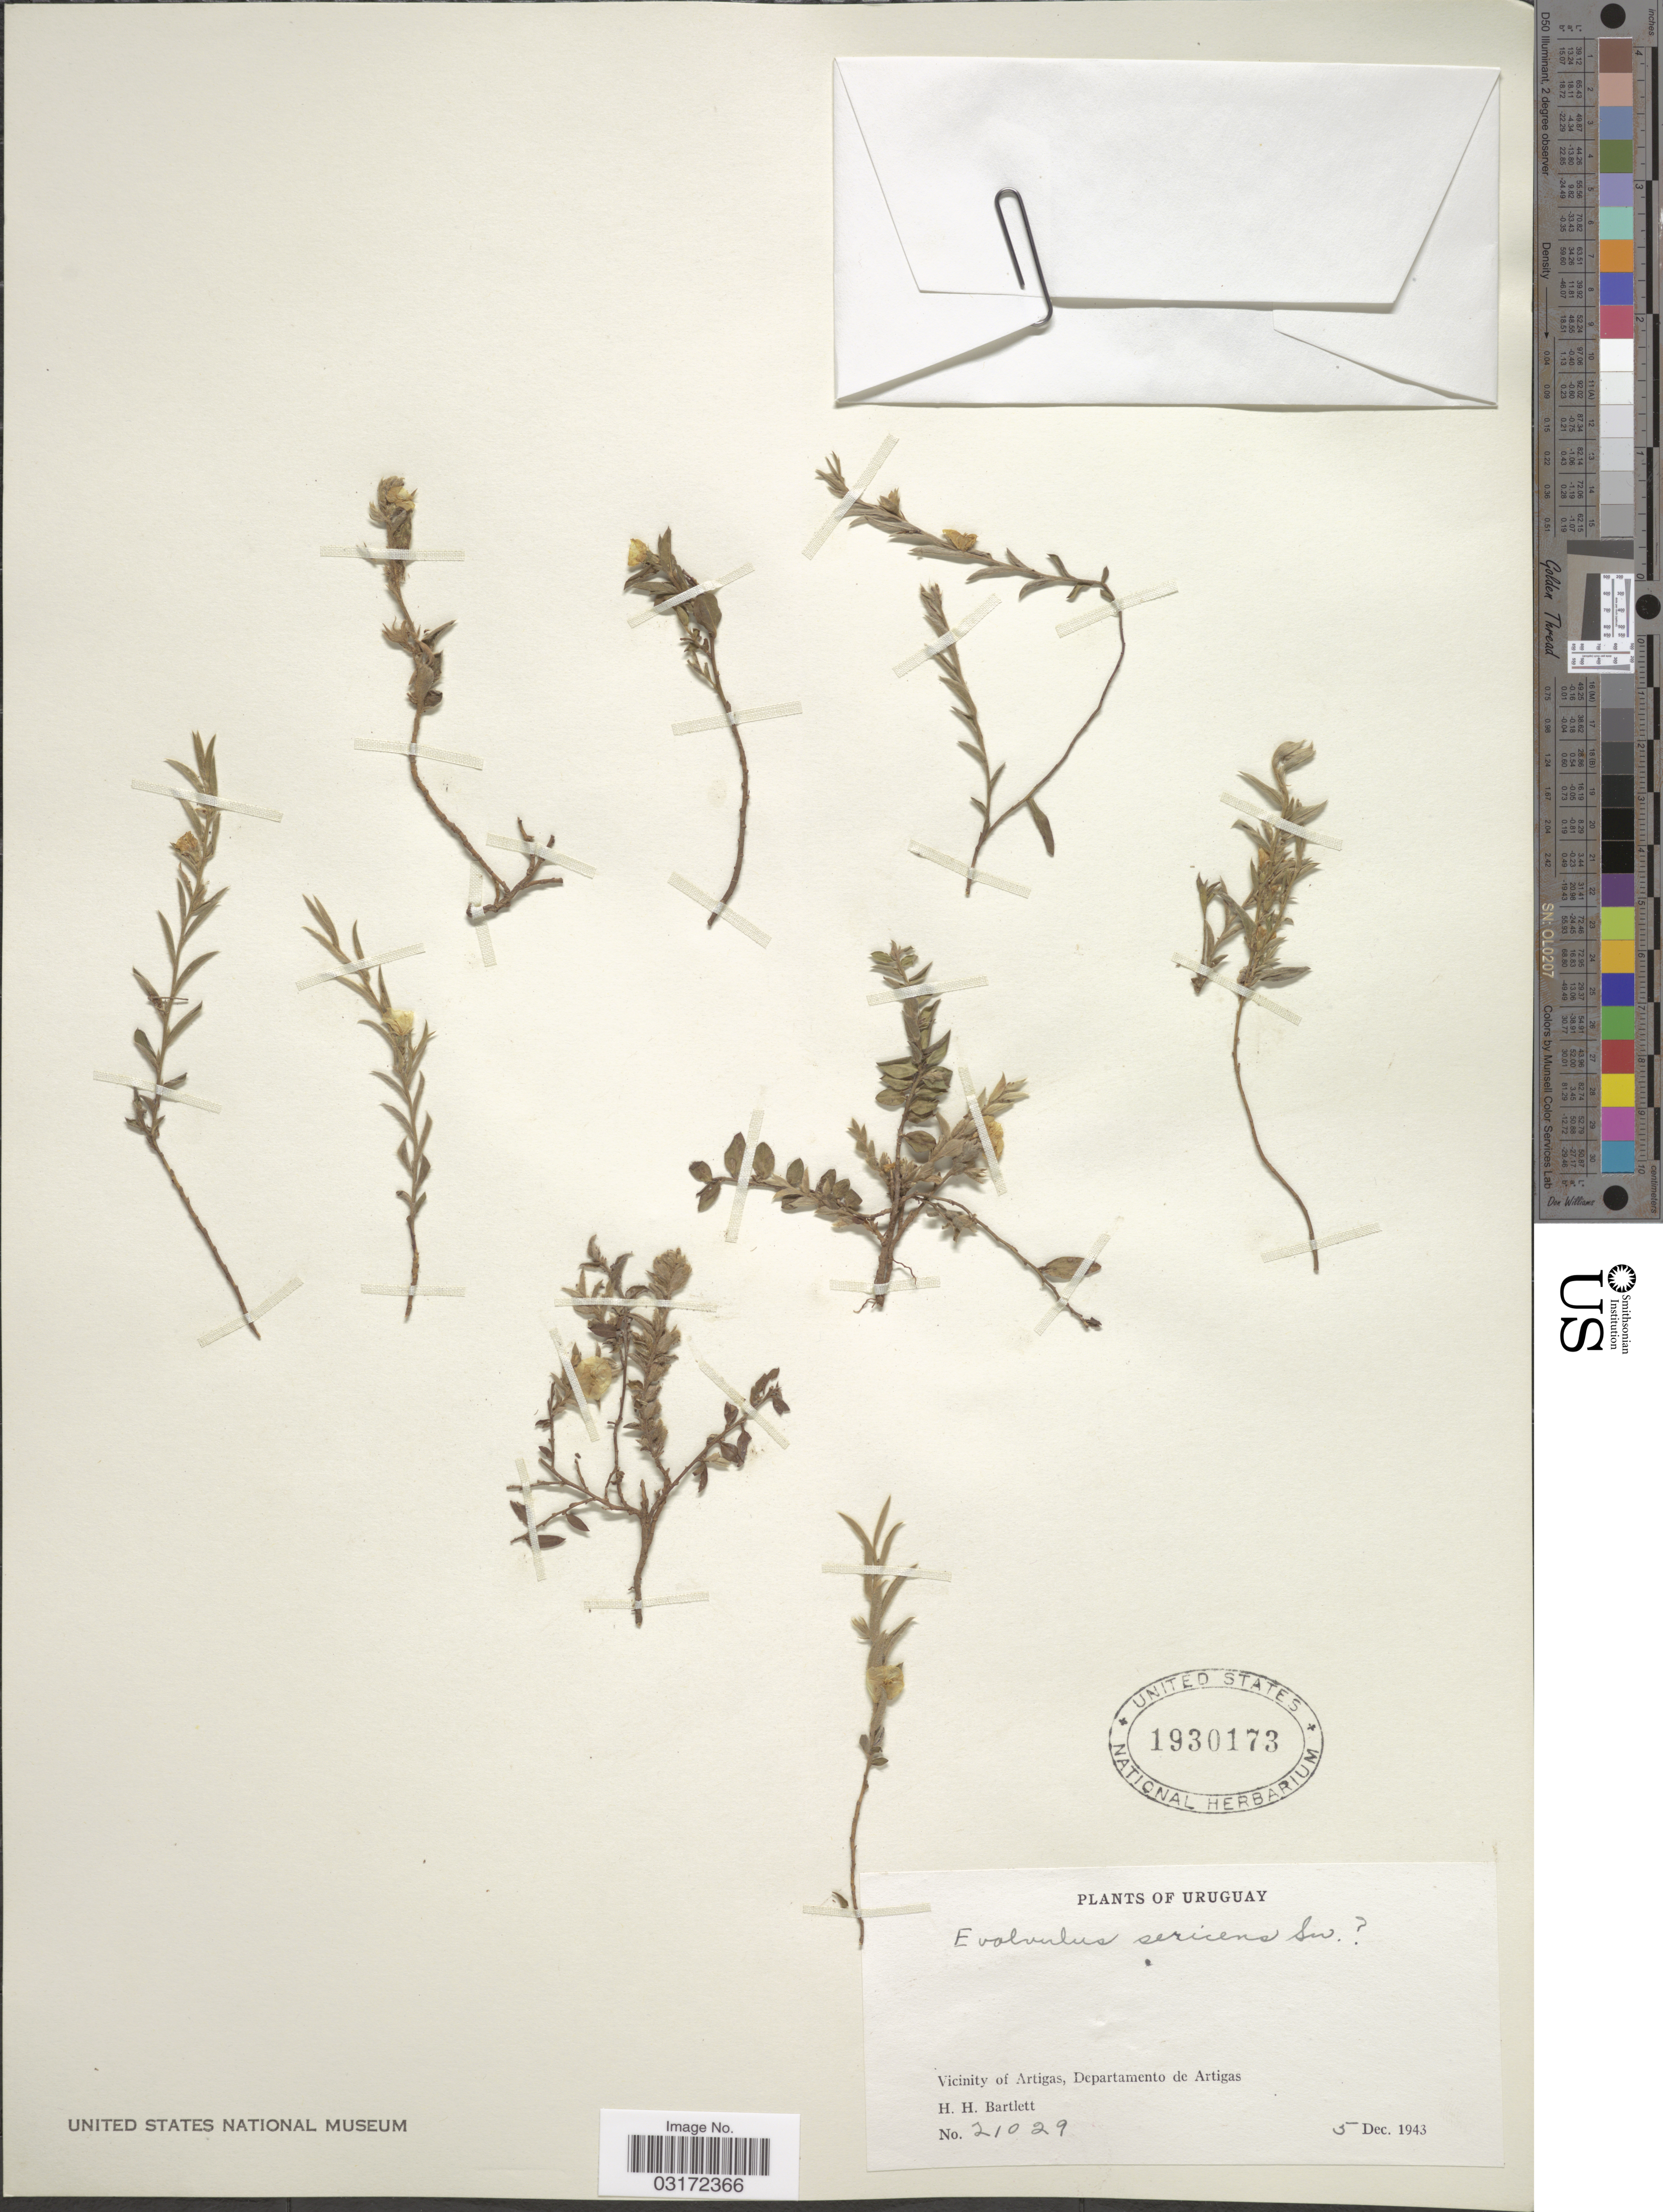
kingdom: Plantae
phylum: Tracheophyta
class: Magnoliopsida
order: Solanales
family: Convolvulaceae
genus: Evolvulus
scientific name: Evolvulus sericeus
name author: Sw.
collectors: H. H. Bartlett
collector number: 21029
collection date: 1943-12-05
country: Uruguay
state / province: Artigas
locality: Vicinity of Artigas, Departamento de Artigas.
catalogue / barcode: US 1930173